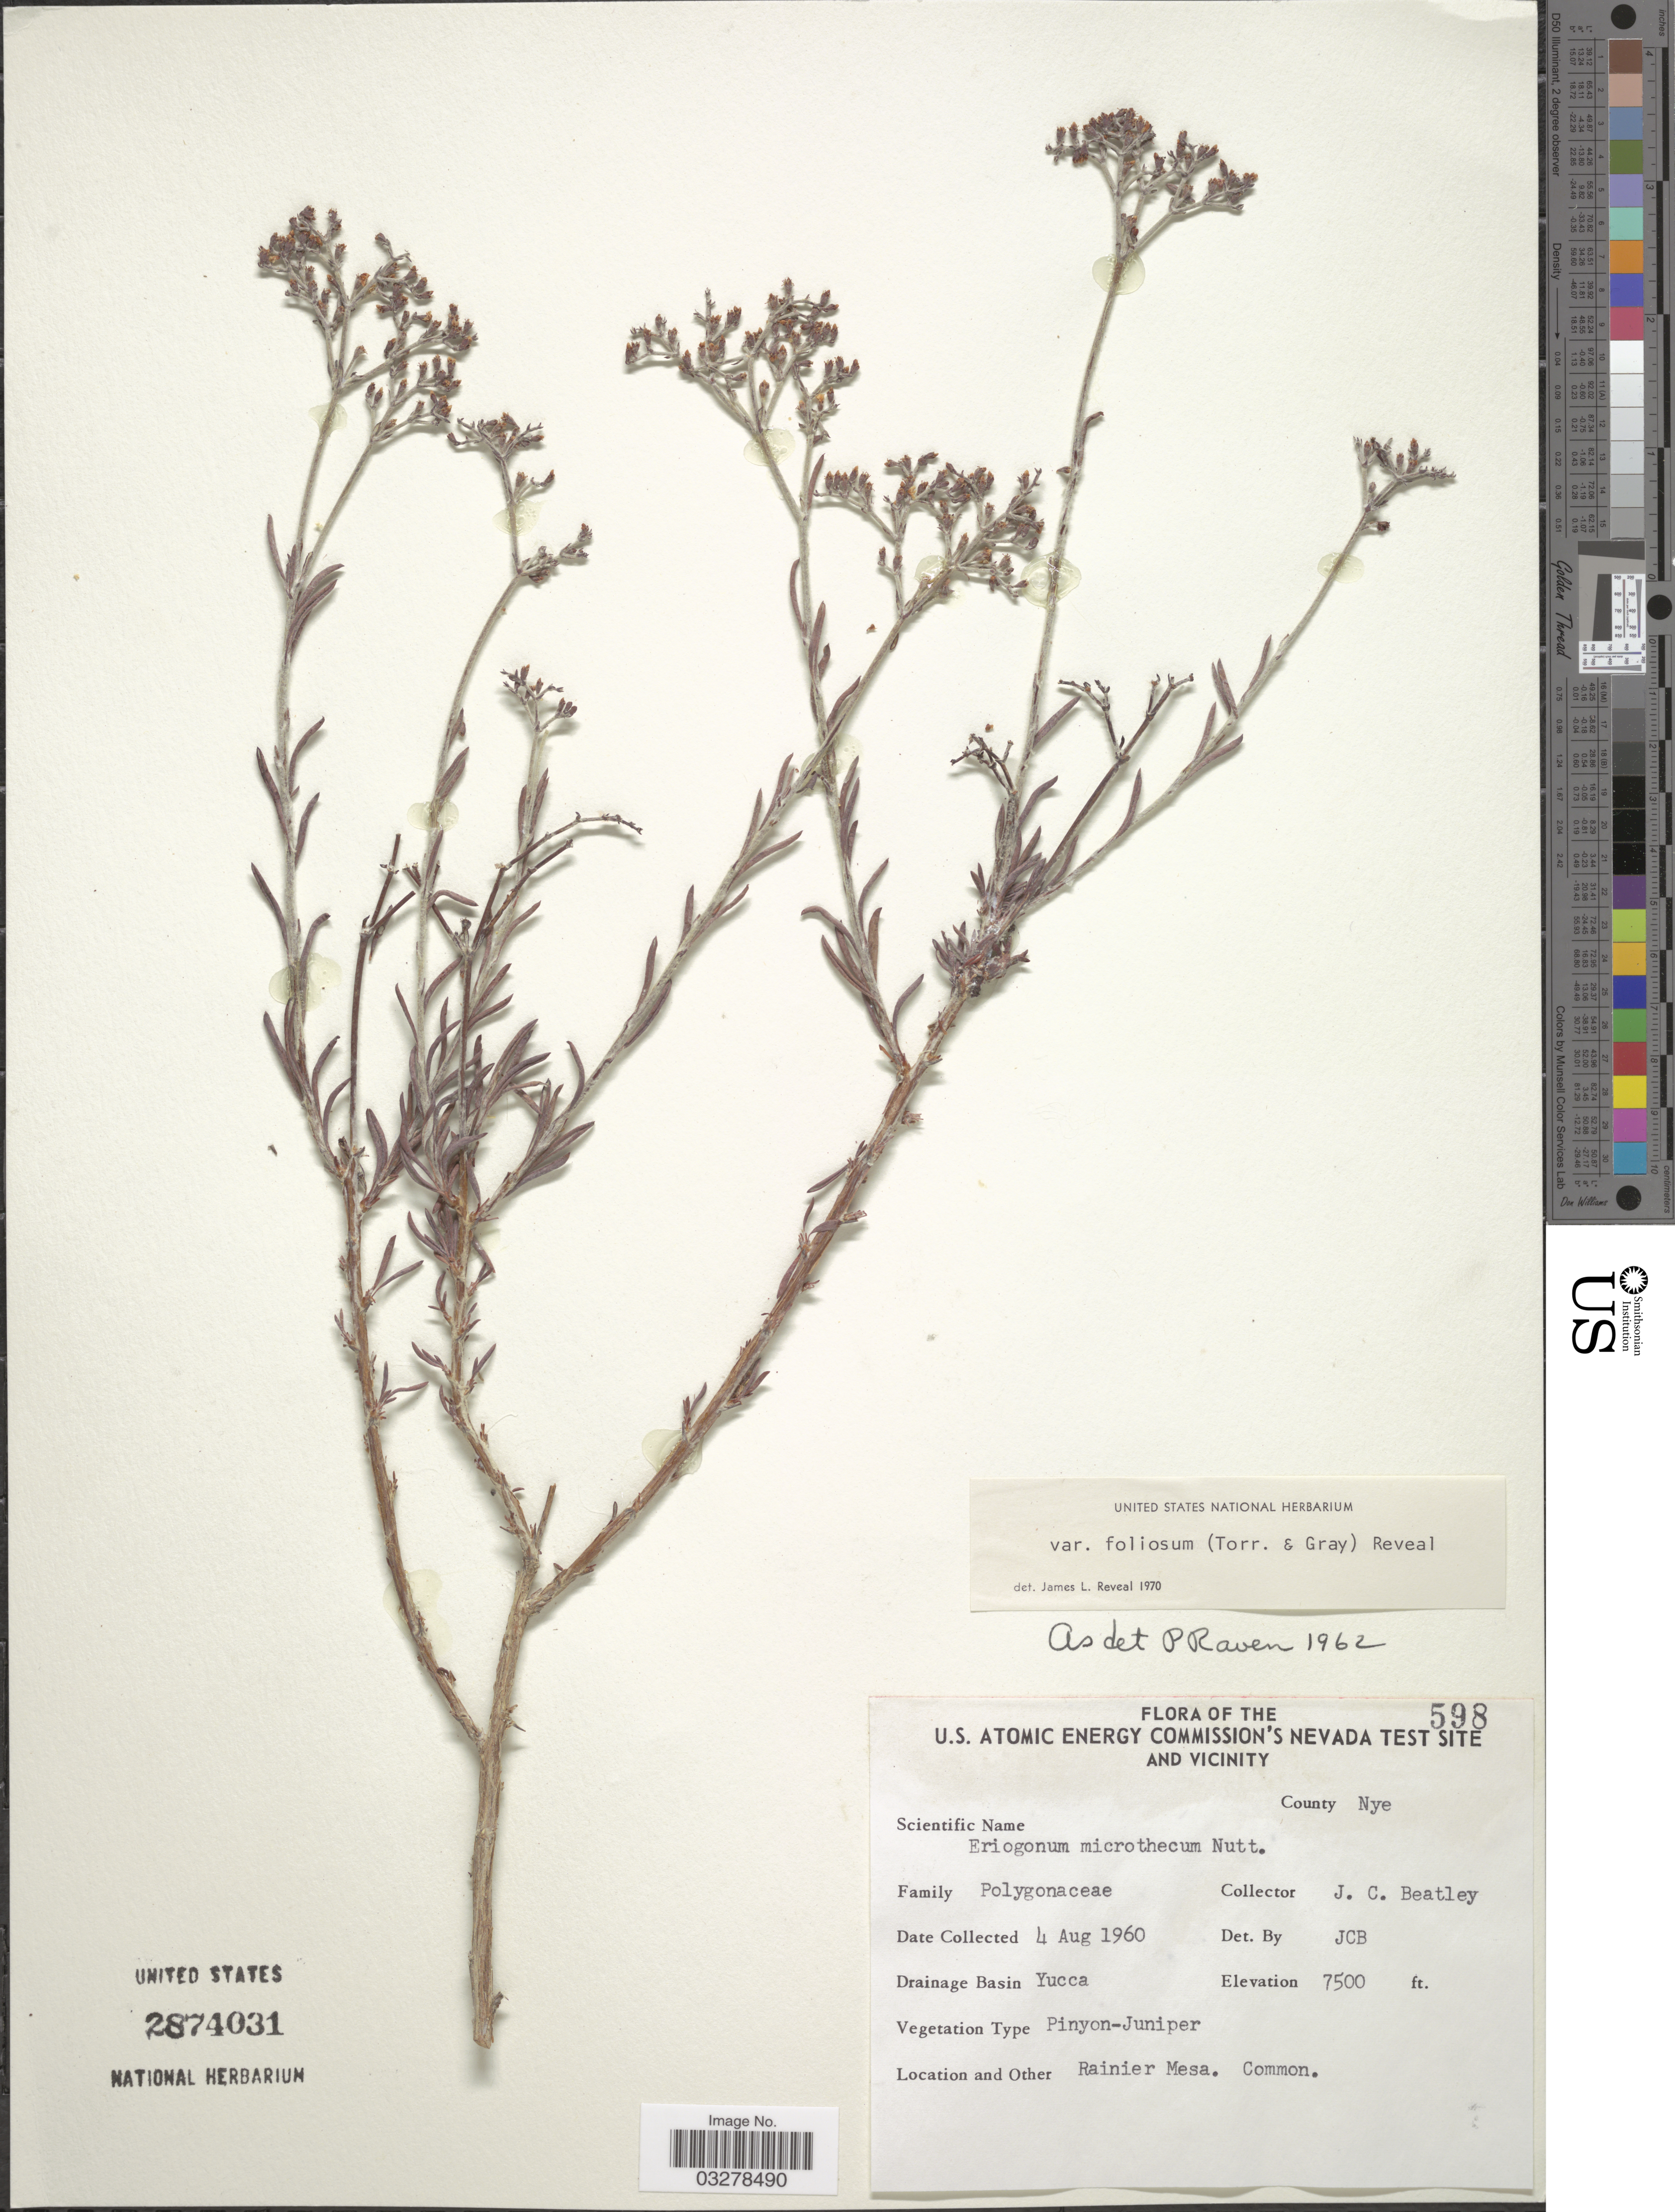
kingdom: Plantae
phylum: Tracheophyta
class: Magnoliopsida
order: Caryophyllales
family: Polygonaceae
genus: Eriogonum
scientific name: Eriogonum microtheca var. foliosum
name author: (Torr. & A. Gray) Reveal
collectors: J. C. Beatley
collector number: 598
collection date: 1960-08-04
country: United States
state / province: Nevada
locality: U.S. Atomic Energy Commission's Nevada Test Site and Vicinity. County Nye. Drainage Basin Yucca. Rainier Mesa.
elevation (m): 2286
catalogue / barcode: US 2874031